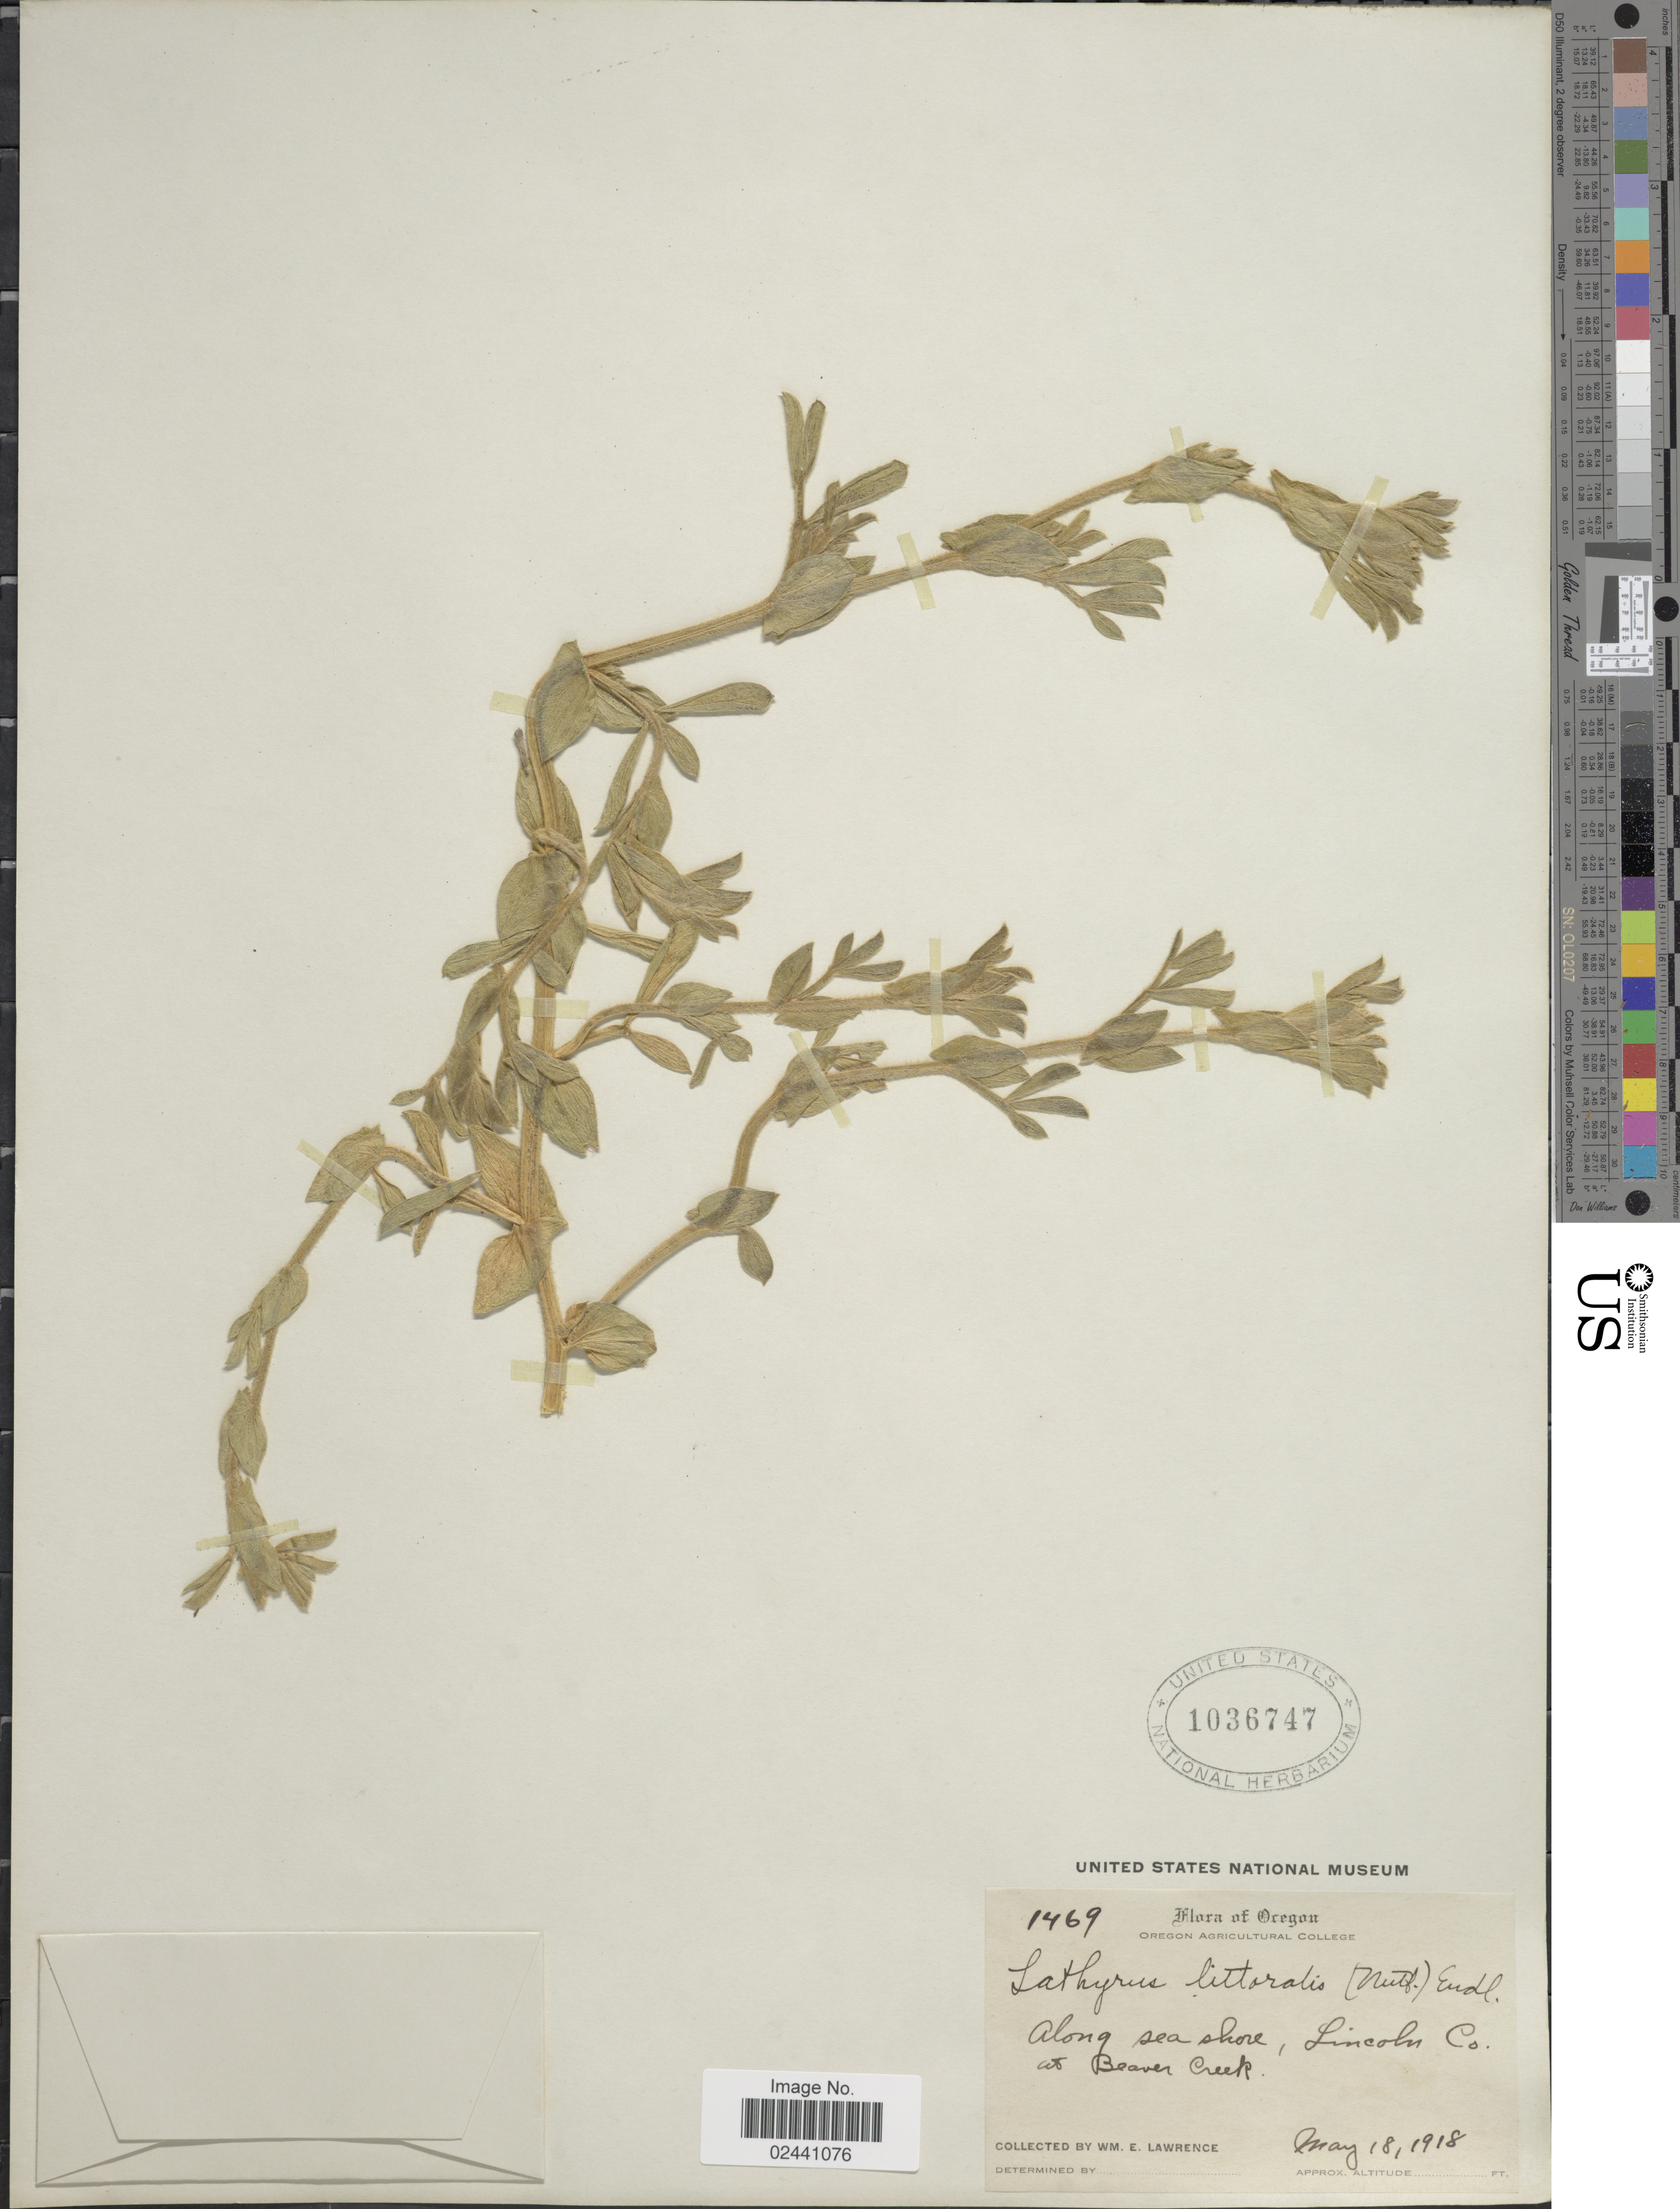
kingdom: Plantae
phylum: Tracheophyta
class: Magnoliopsida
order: Fabales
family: Fabaceae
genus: Lathyrus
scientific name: Lathyrus littoralis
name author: (Torr. & A. Gray) Walp.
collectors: W. Lawrence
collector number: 1469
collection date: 1918-05-18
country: United States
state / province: Oregon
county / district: Lincoln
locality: Along sea shore, Lincoln Co at Beaver Creek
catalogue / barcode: US 1036747